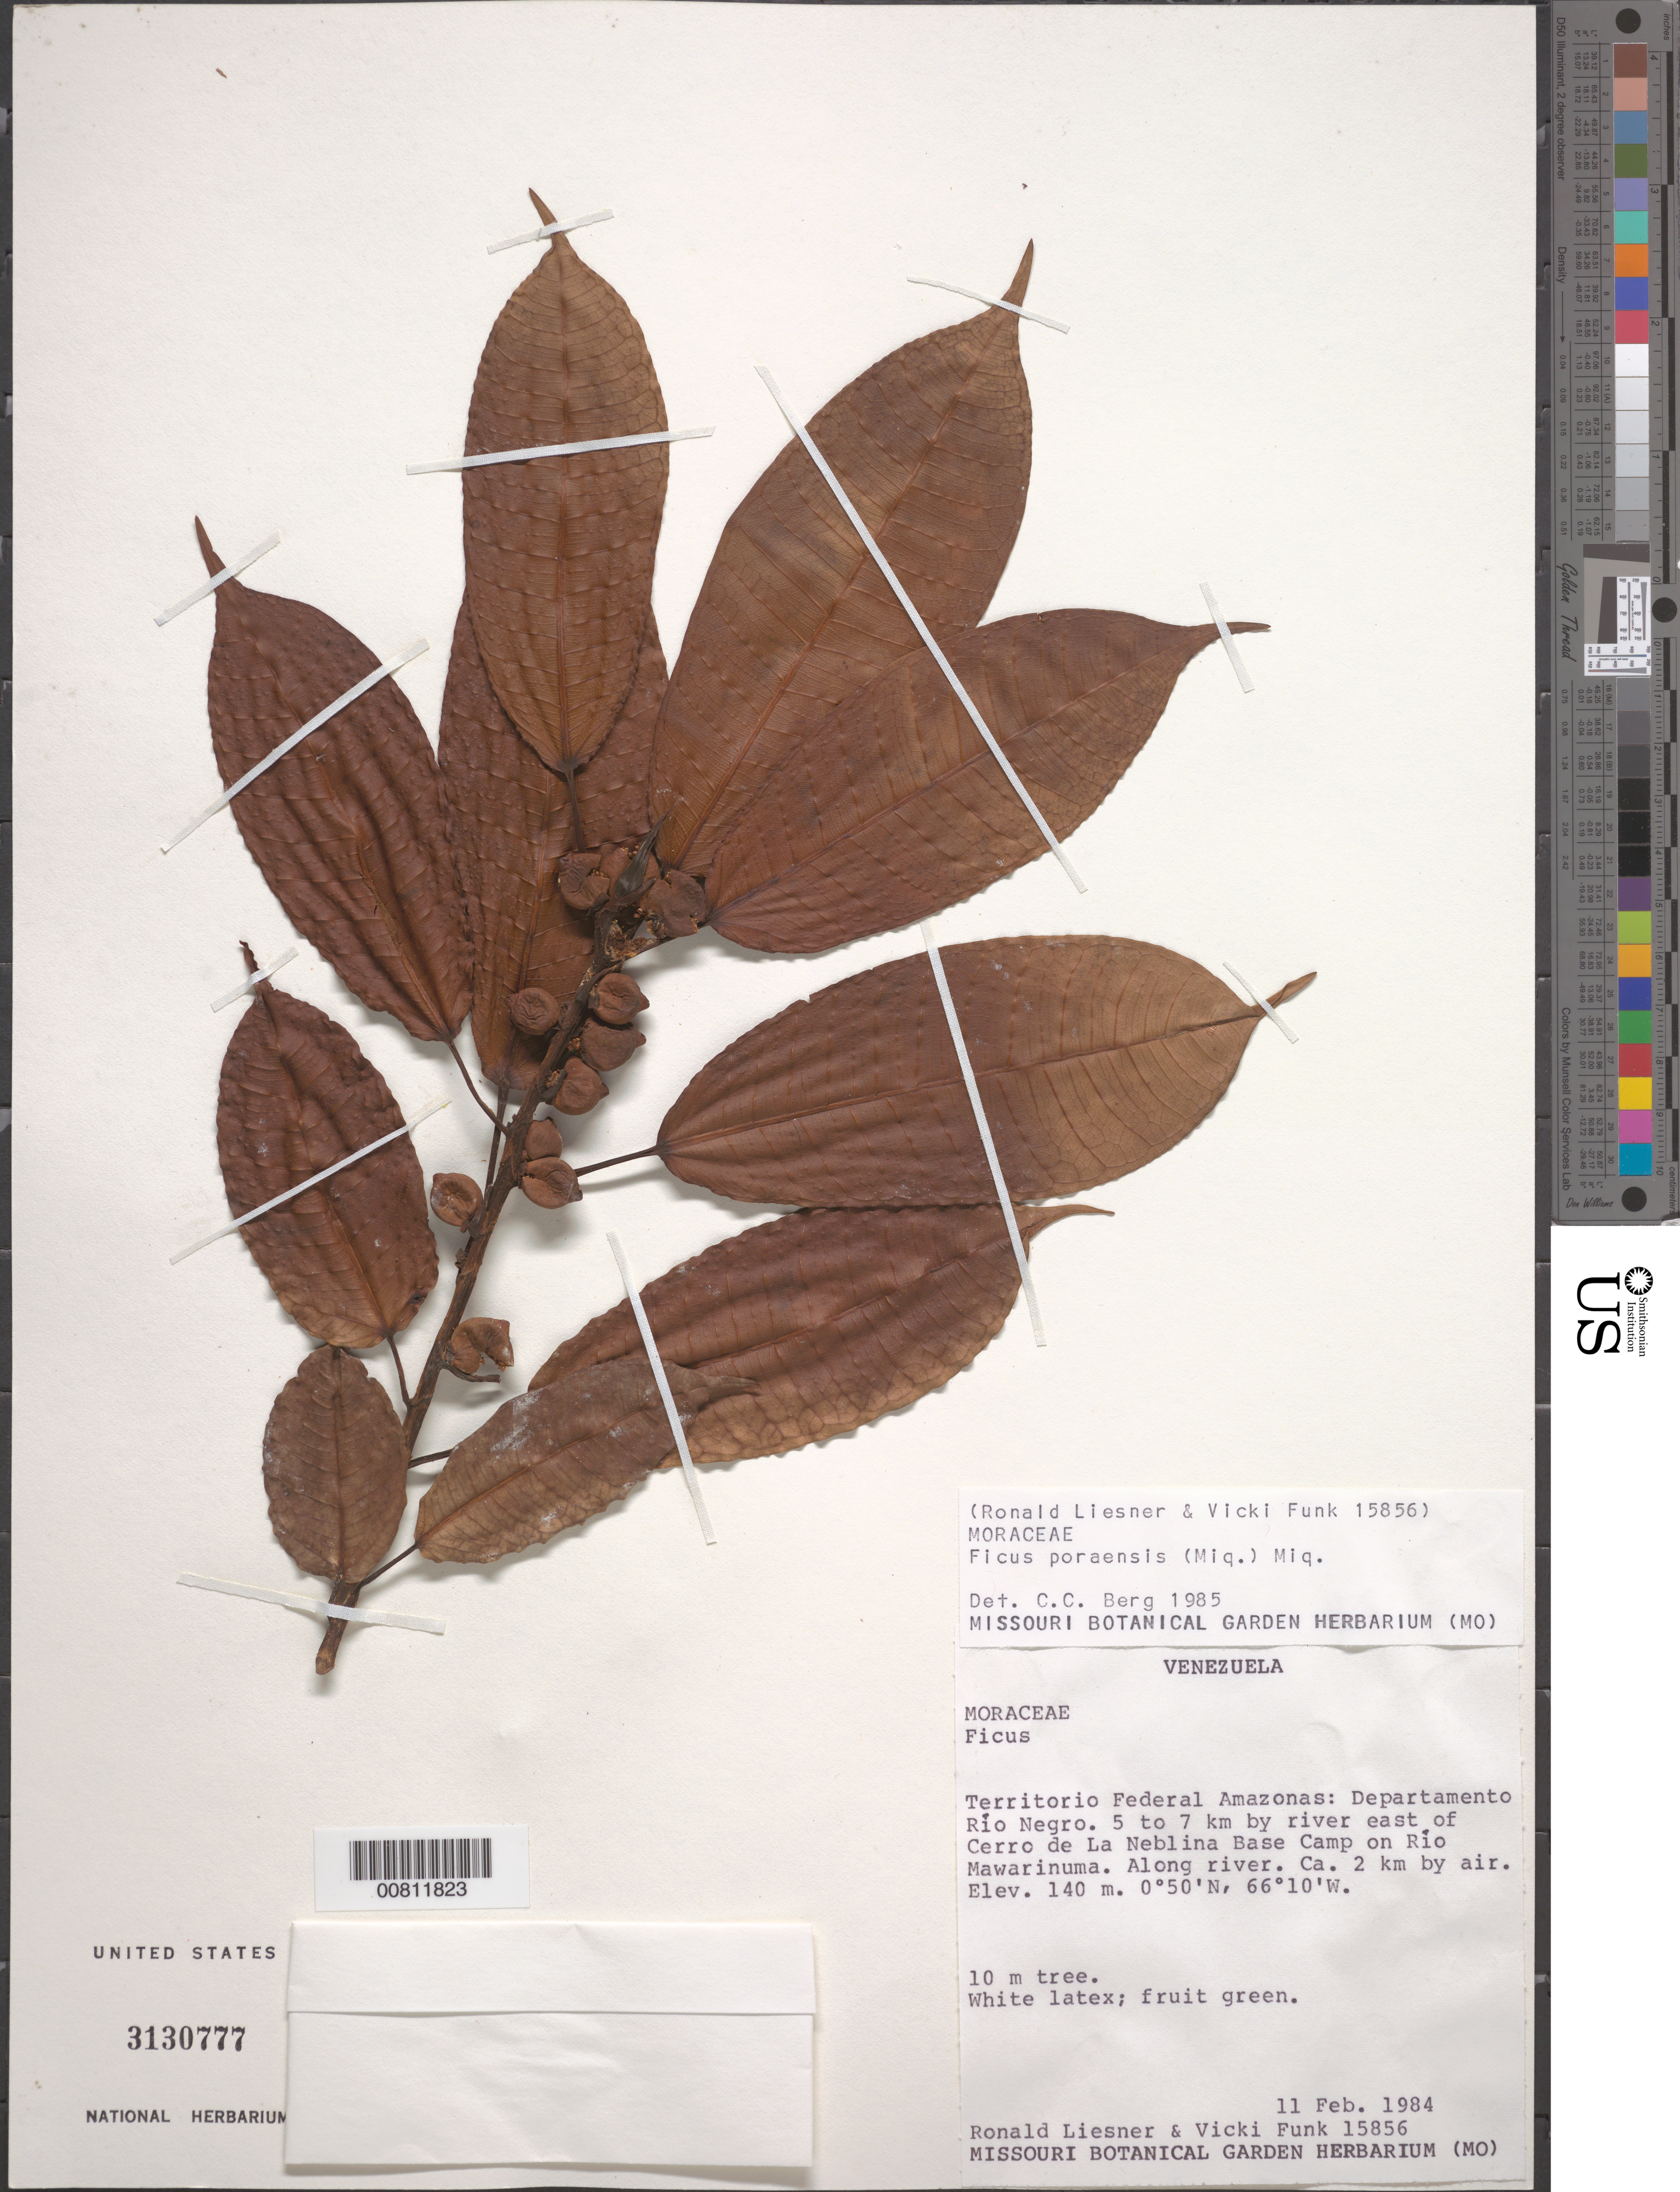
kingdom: Plantae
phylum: Tracheophyta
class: Magnoliopsida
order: Rosales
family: Moraceae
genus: Ficus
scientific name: Ficus paraensis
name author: (Miq.) Miq.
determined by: Berg, C. C.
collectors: R. L. Liesner & V. Funk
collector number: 15856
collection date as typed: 11-Feb-84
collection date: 1984-02-11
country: Venezuela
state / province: Amazonas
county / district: Río Negro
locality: Río Mawarinuma, 5-7 km E by river of Cerro de La Neblina Base Camp; ca. 2 km by air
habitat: Along river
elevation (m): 140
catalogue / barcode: US 3130777